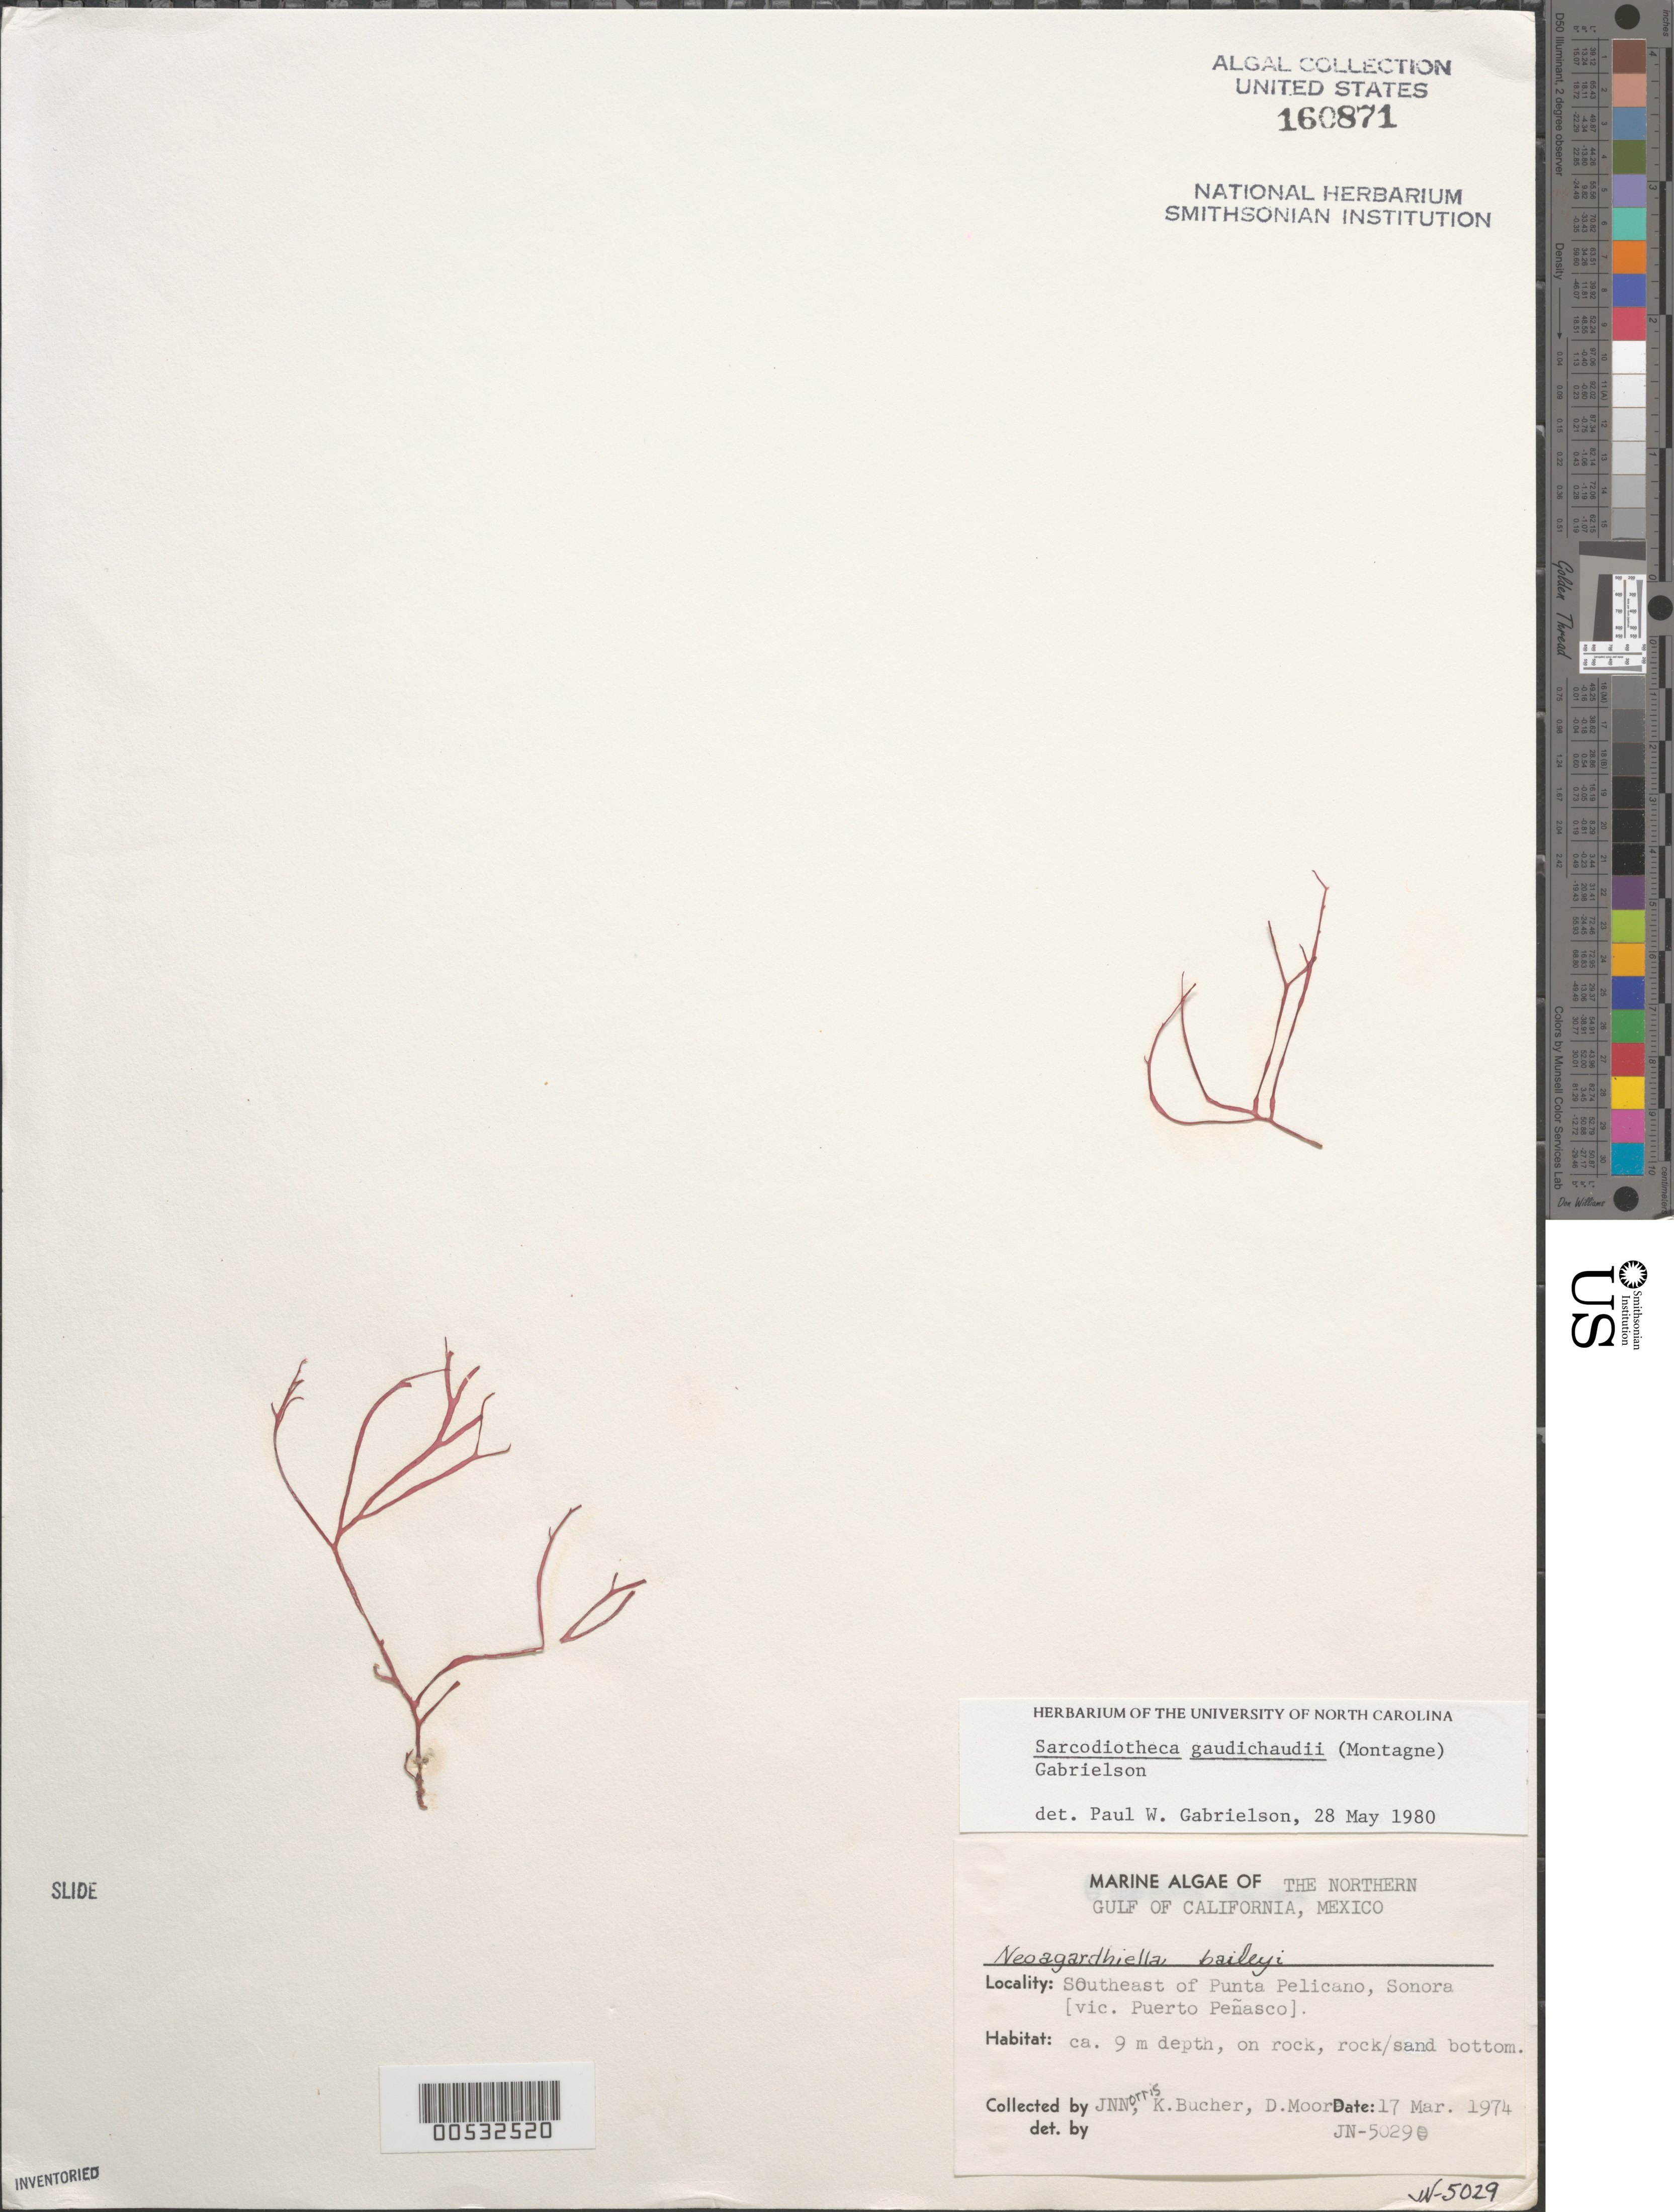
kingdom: Plantae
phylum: Rhodophyta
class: Florideophyceae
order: Gigartinales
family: Solieriaceae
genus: Sarcodiotheca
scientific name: Sarcodiotheca gaudichaudii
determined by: Gabrielson, P. W.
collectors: J. N. Norris, K. E. Bucher & D. Moore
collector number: JN-5029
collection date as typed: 17 Mar 1974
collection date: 1974-03-17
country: Mexico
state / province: Sonora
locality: Puerto Penasco area, southeast of Punta Pelicano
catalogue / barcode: US 160871